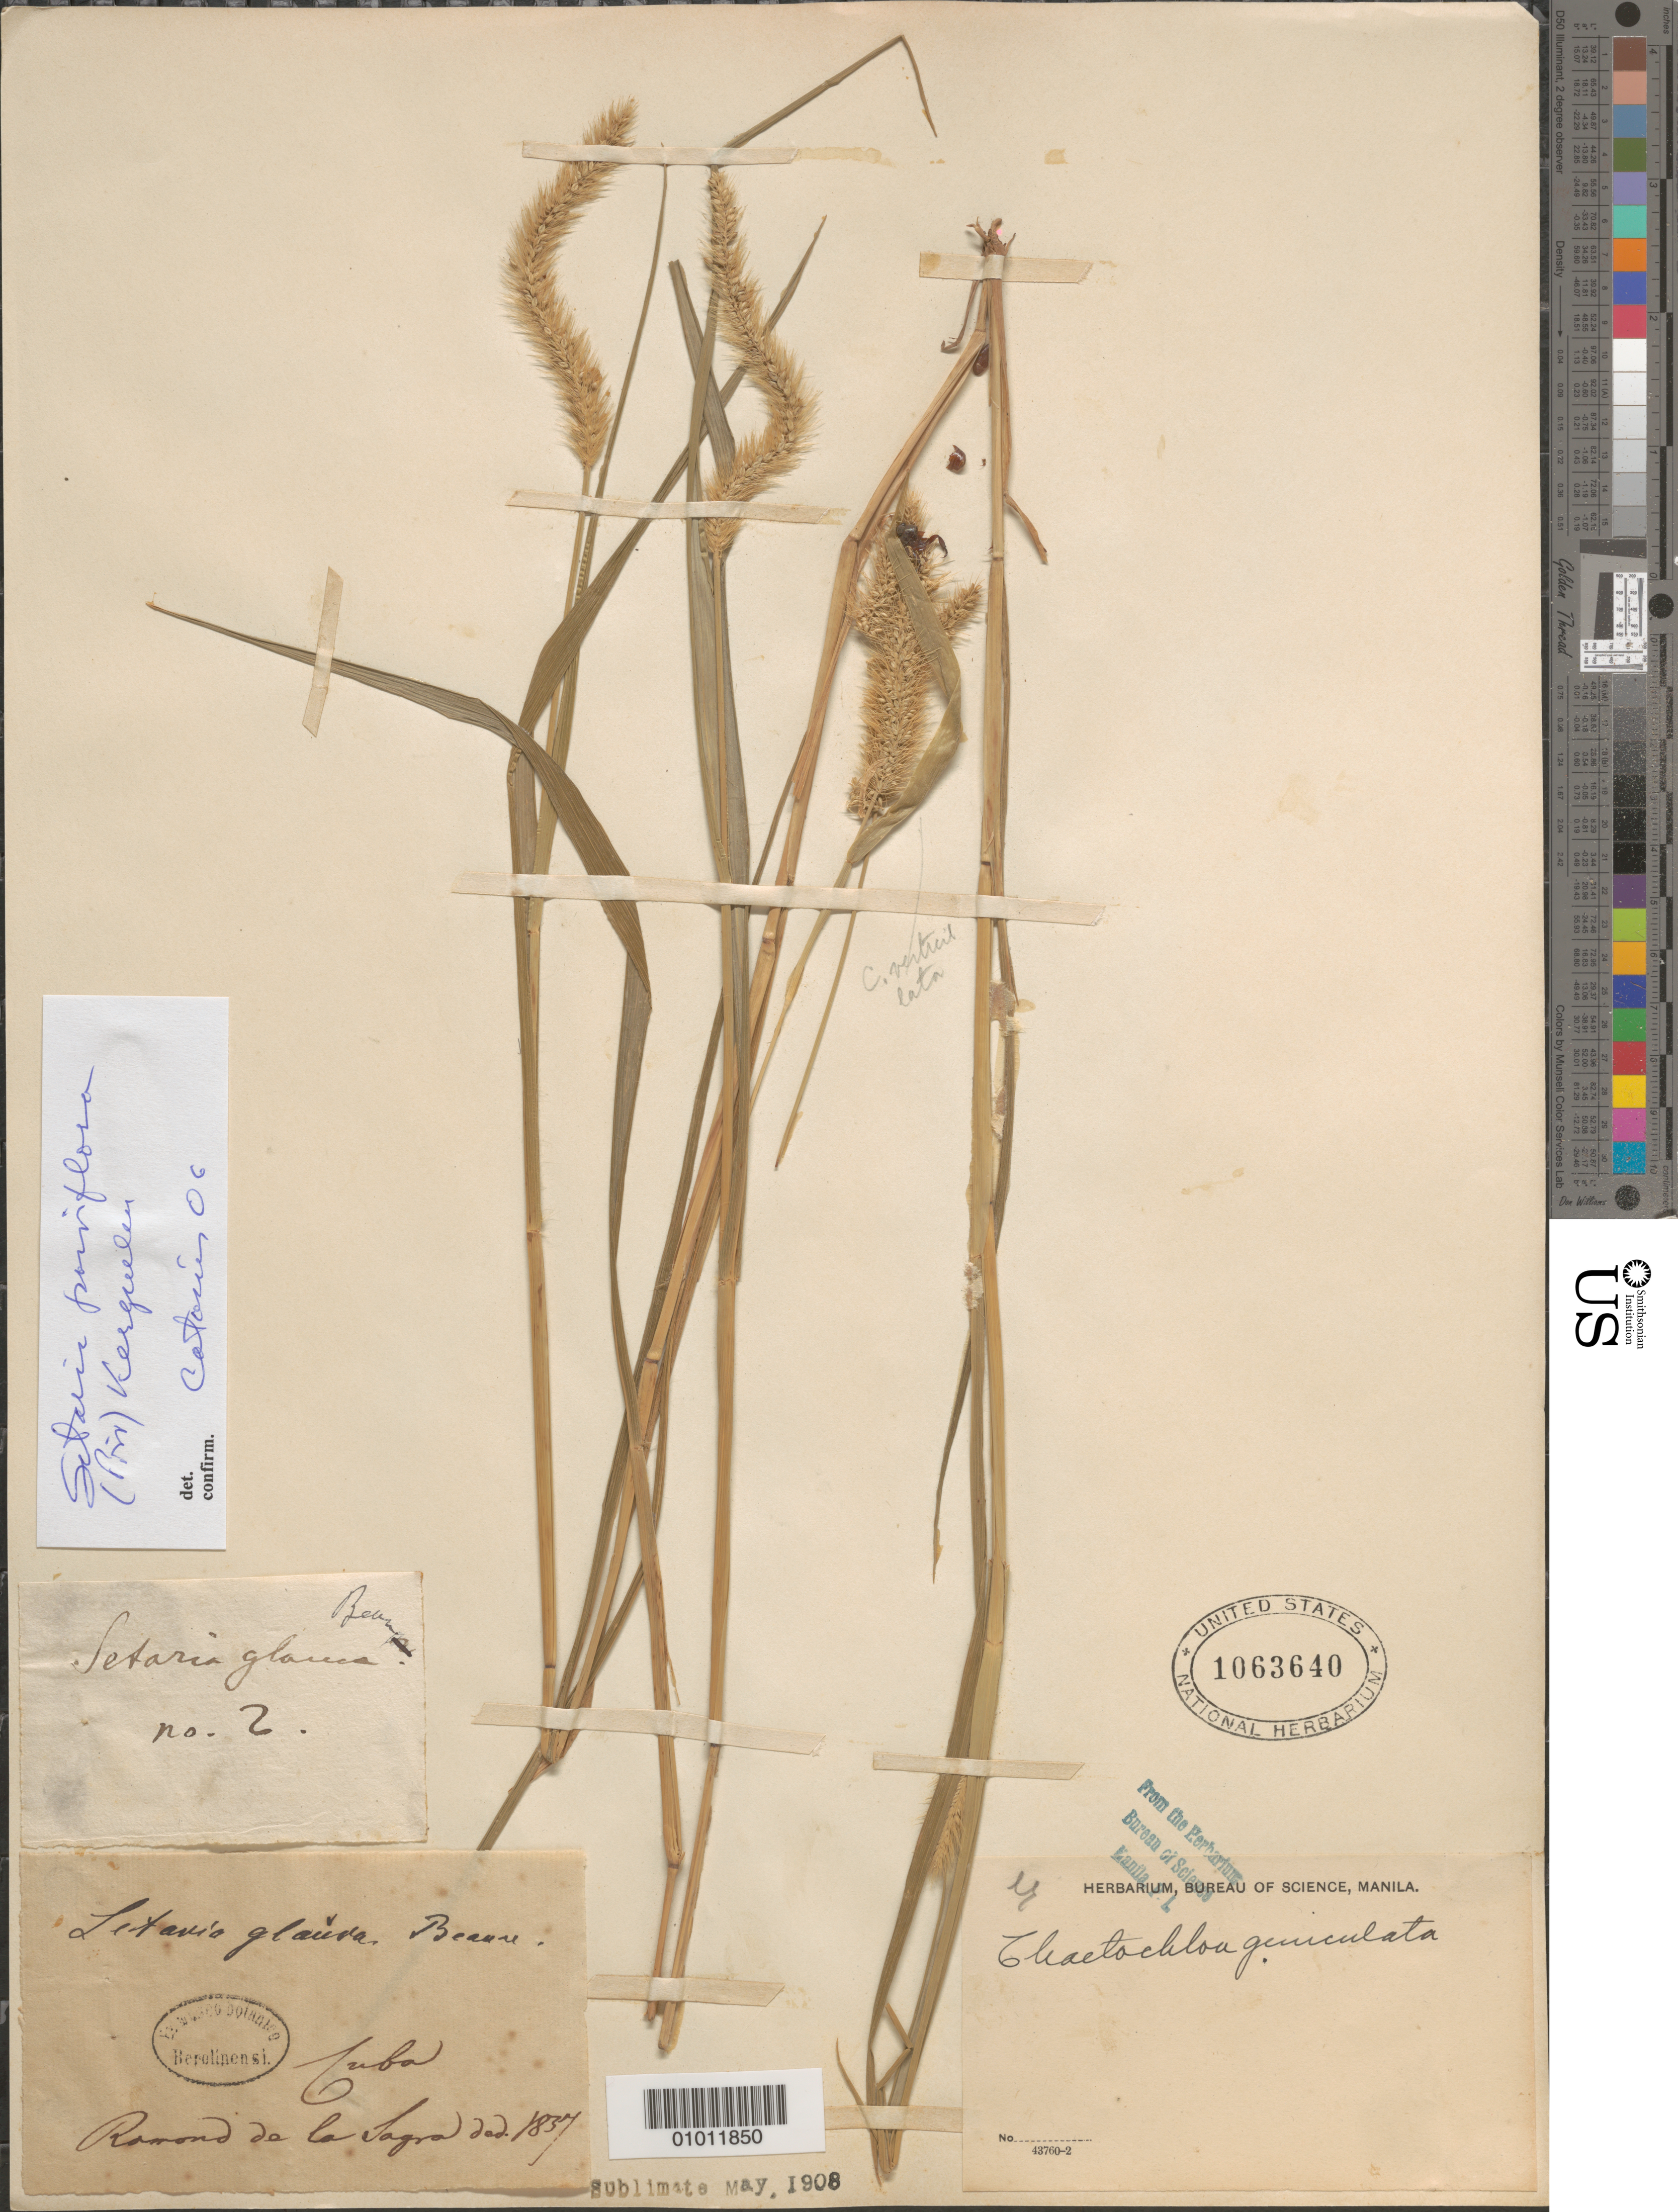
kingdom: Plantae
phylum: Tracheophyta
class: Liliopsida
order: Poales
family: Poaceae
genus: Setaria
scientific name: Setaria parviflora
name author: (Poir.) Kerguélen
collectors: R. de la Vagra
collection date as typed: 02 Feb 1837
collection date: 1837-02-02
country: Cuba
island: Cuba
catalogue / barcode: US 1063640